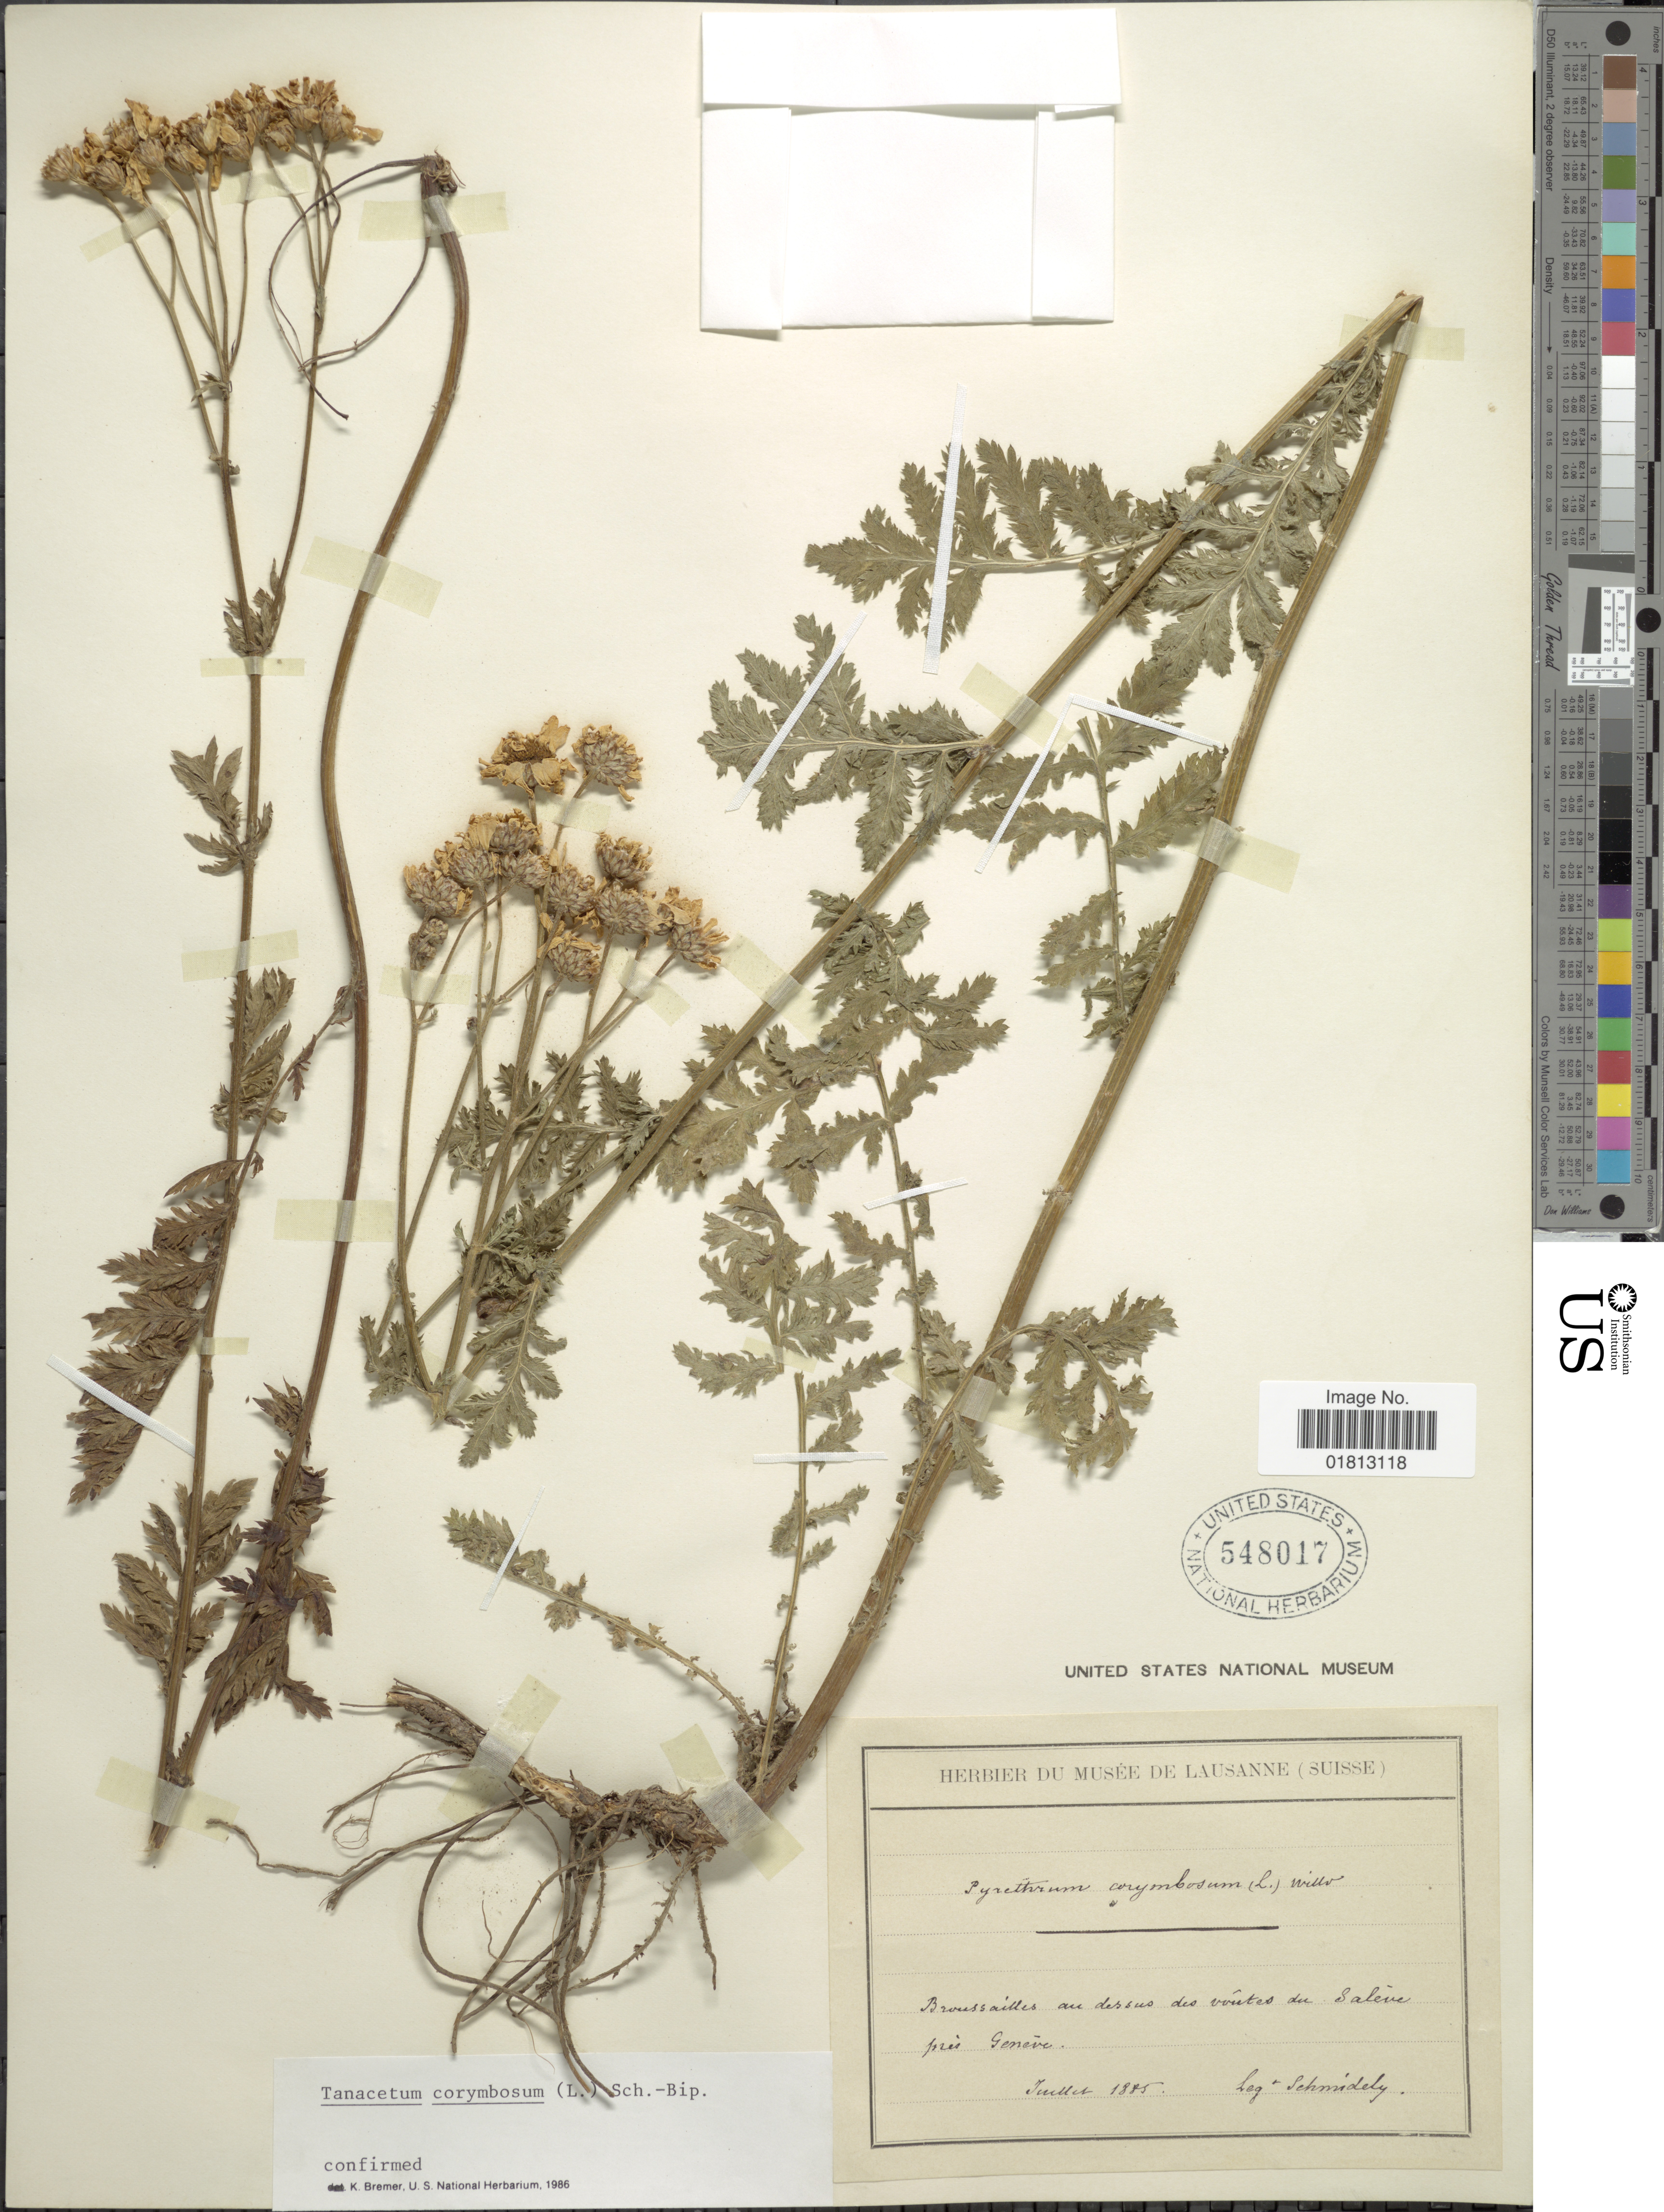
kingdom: Plantae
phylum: Tracheophyta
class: Magnoliopsida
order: Asterales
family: Asteraceae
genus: Tanacetum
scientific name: Tanacetum corymbosum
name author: (L.) Sch. Bip.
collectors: Schmidely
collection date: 1885-07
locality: Broussailles au dessus des voutes du Salen pres Geneve [interpreted]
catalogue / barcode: US 548017